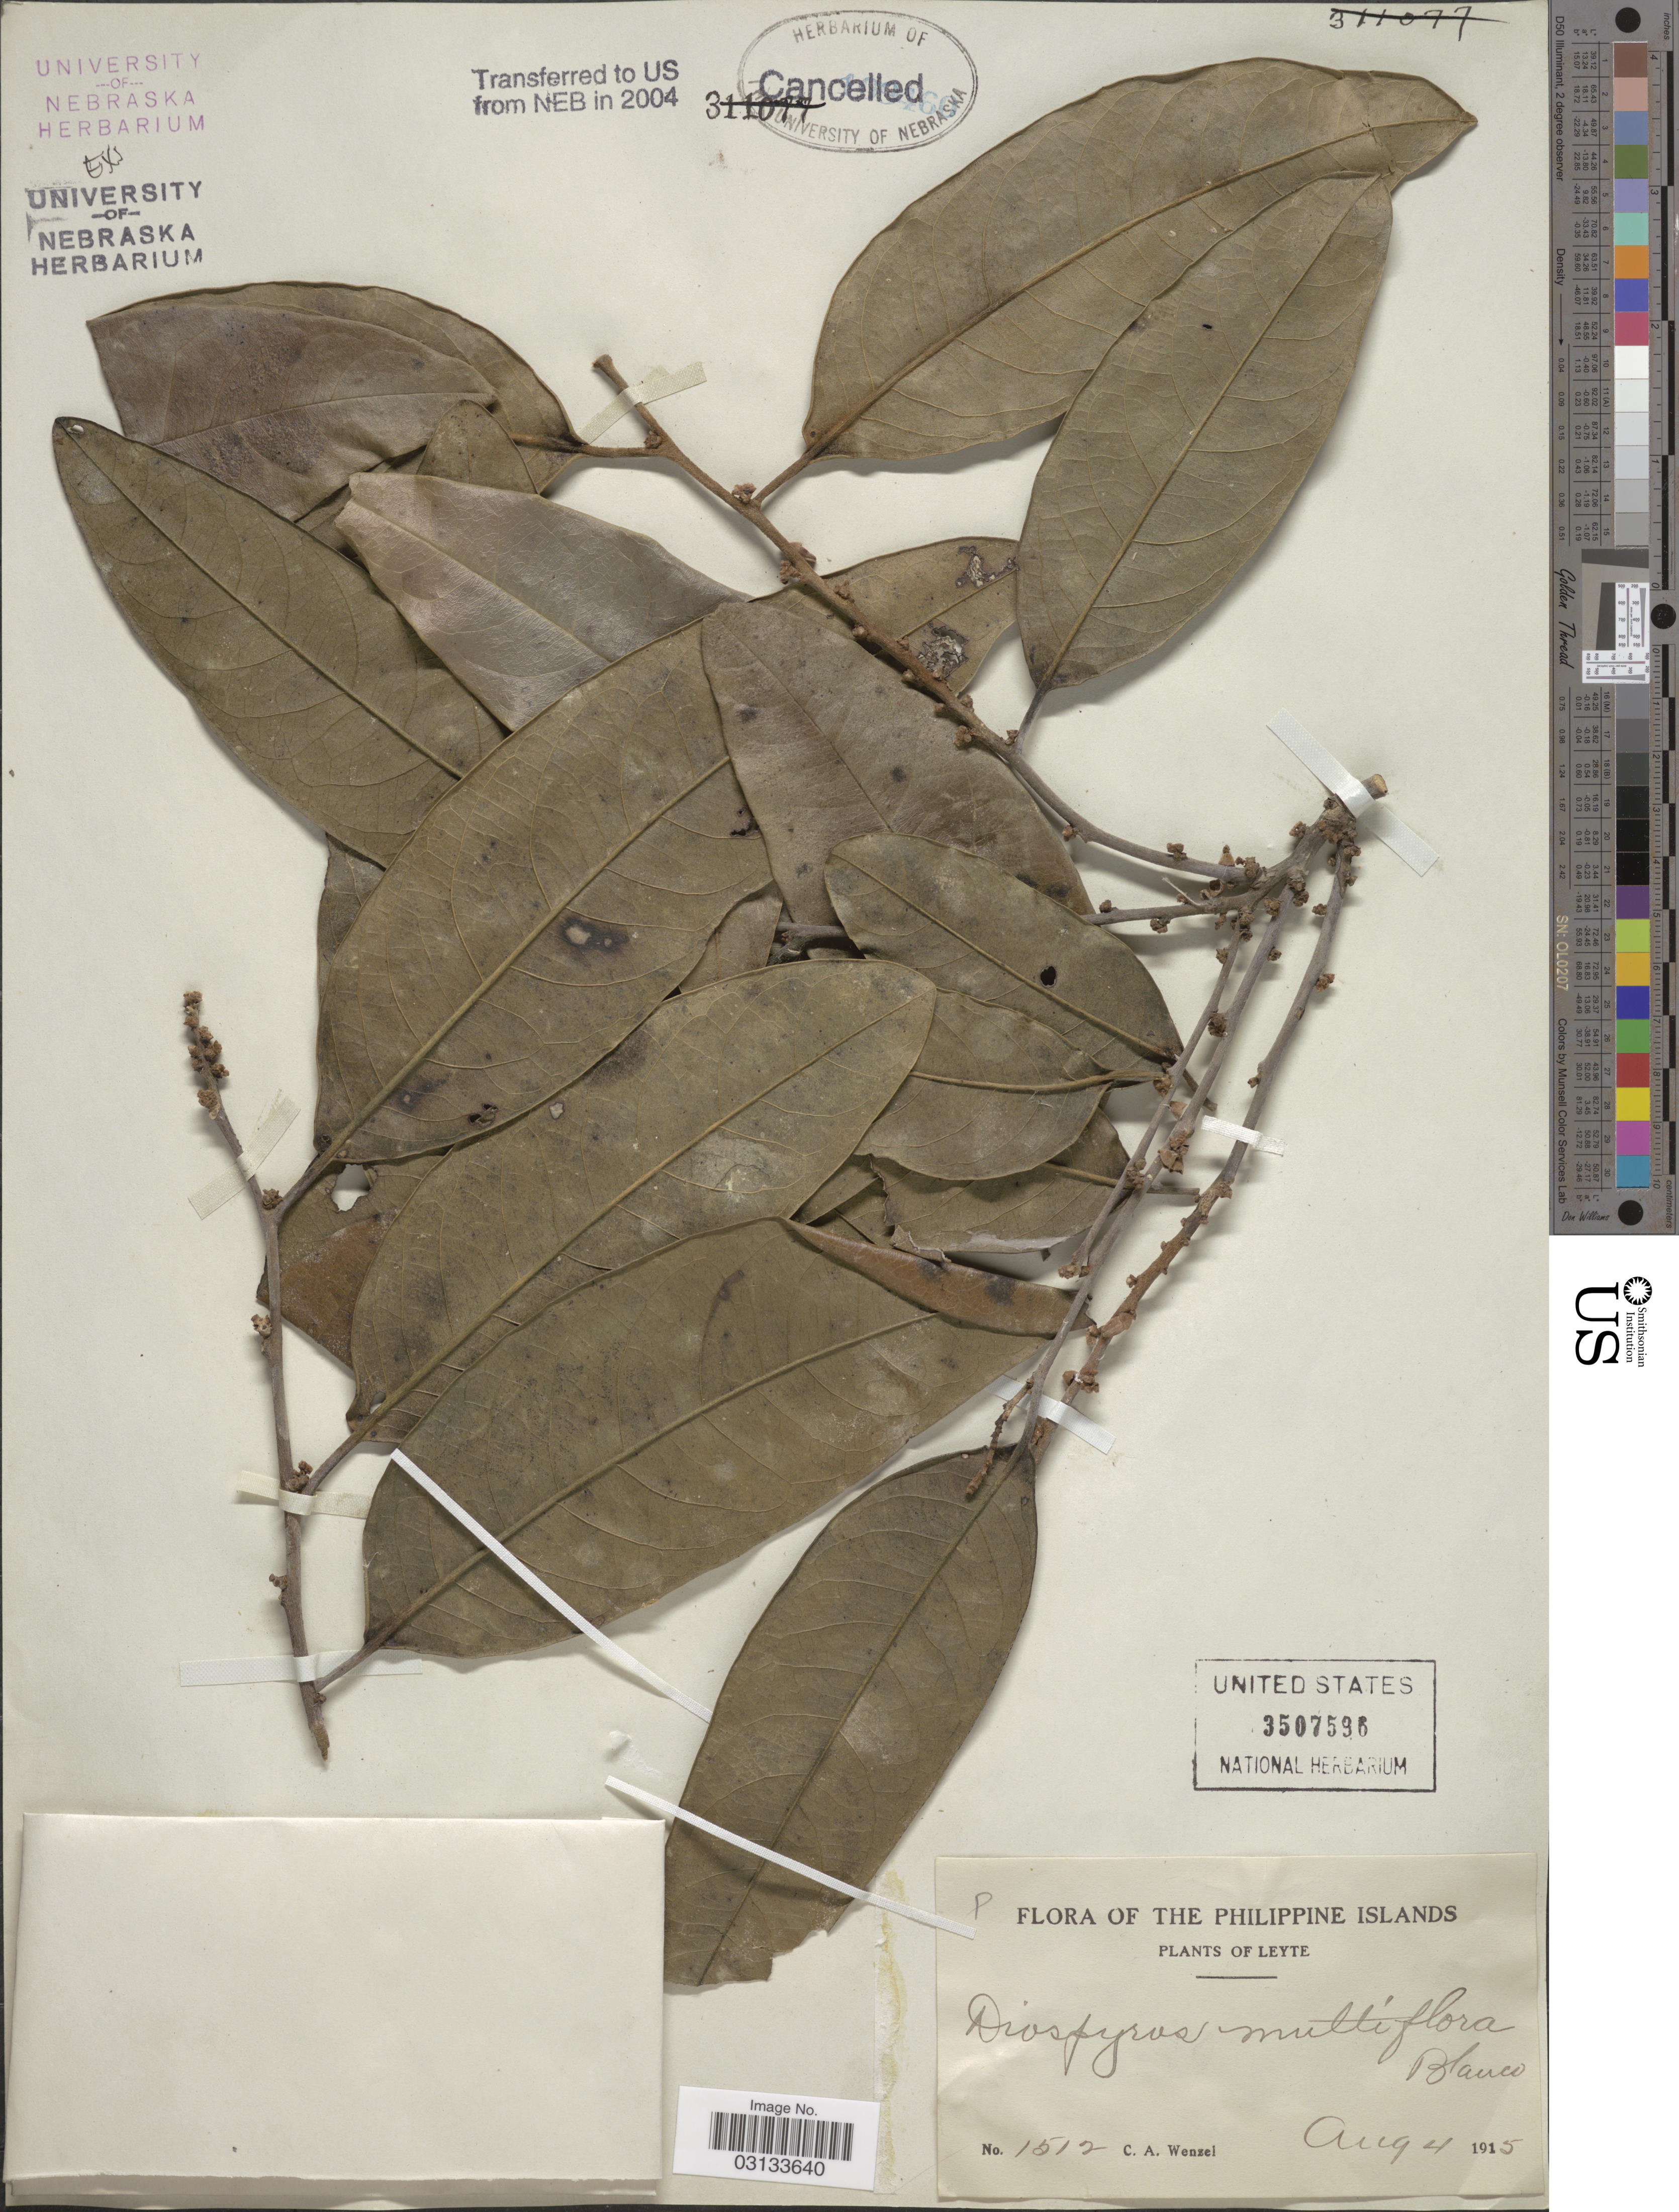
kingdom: Plantae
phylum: Tracheophyta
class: Magnoliopsida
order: Ericales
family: Ebenaceae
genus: Diospyros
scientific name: Diospyros multiflora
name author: Blanco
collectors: C. Wenzel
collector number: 1512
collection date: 1915-08-04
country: Philippines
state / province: Eastern Visayas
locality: Philippine Islands. Leyte.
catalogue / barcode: US 3507596